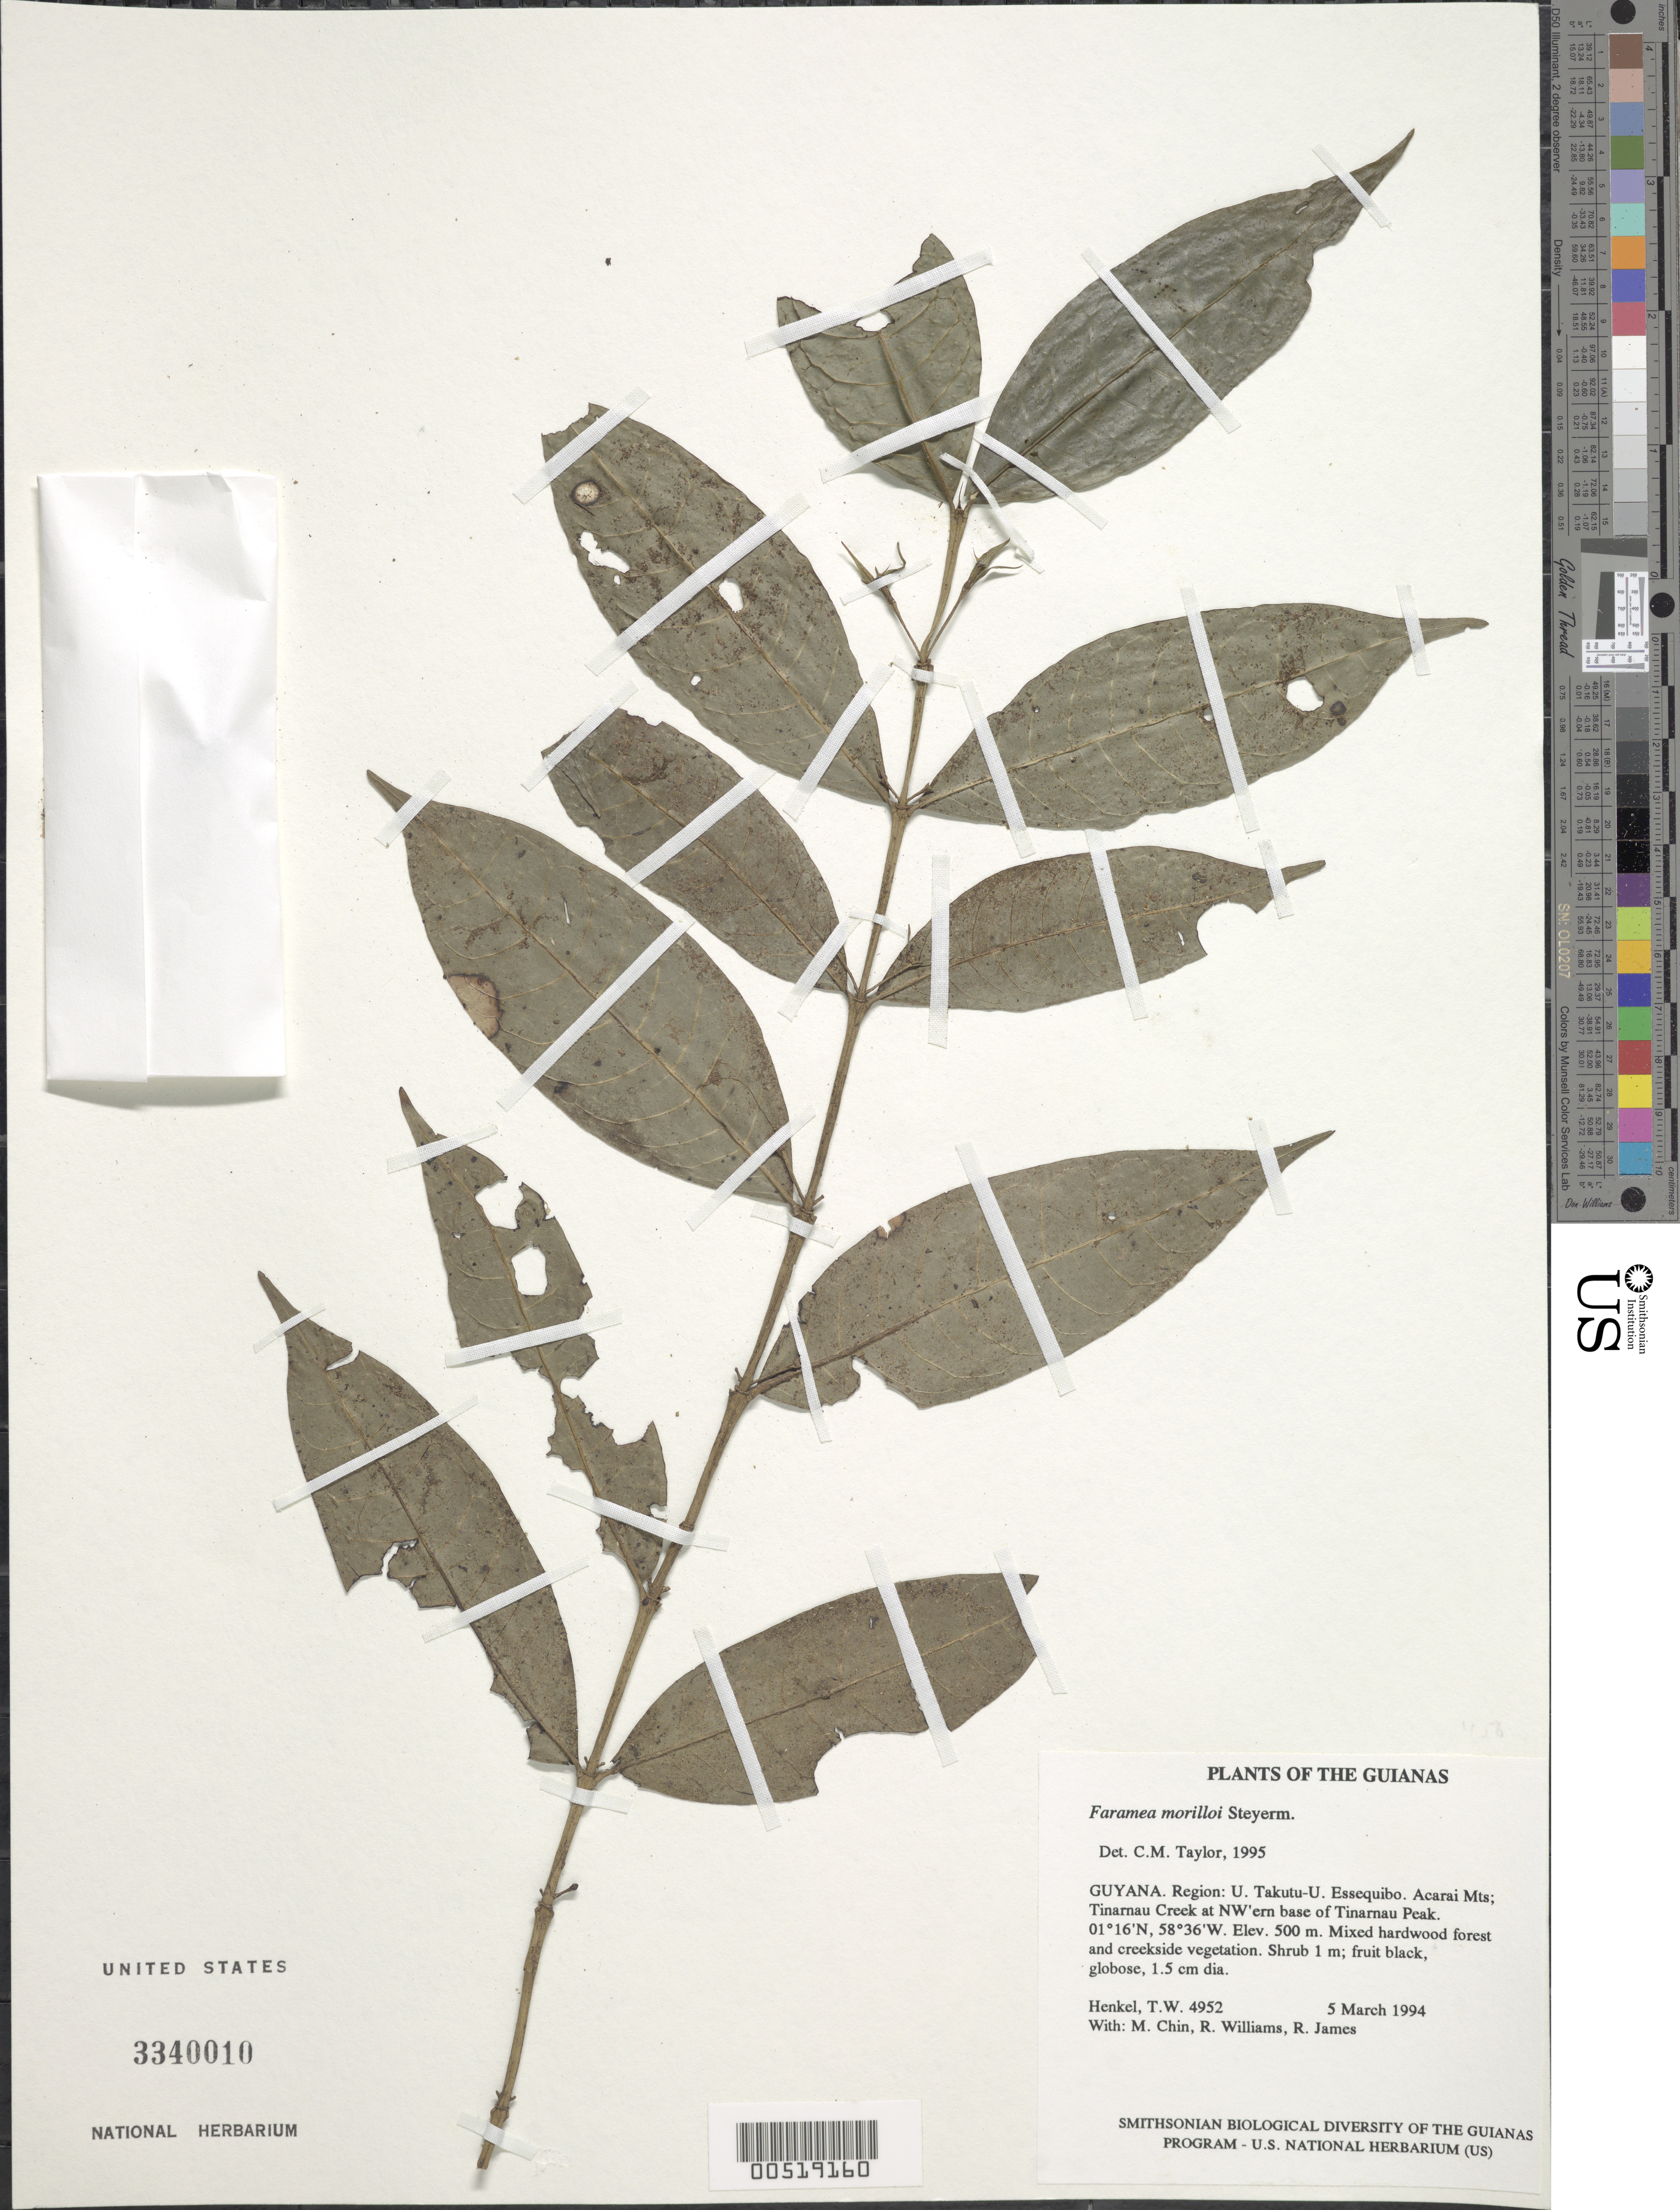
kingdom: Plantae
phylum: Tracheophyta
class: Magnoliopsida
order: Gentianales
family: Rubiaceae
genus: Faramea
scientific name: Faramea morilloi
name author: Steyerm.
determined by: Taylor, Charlotte M.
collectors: T. Henkel, M. Chin, R. Williams & R. James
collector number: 4952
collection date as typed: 5 March 1994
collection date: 1994-03-05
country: Guyana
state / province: U. Takutu-U. Essequibo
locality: Acarai Mts; Tinarnau Creek at northwestern base of Tinarnau Peak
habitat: Mixed hardwood forest and creekside vegetation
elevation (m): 500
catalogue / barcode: US 3340010